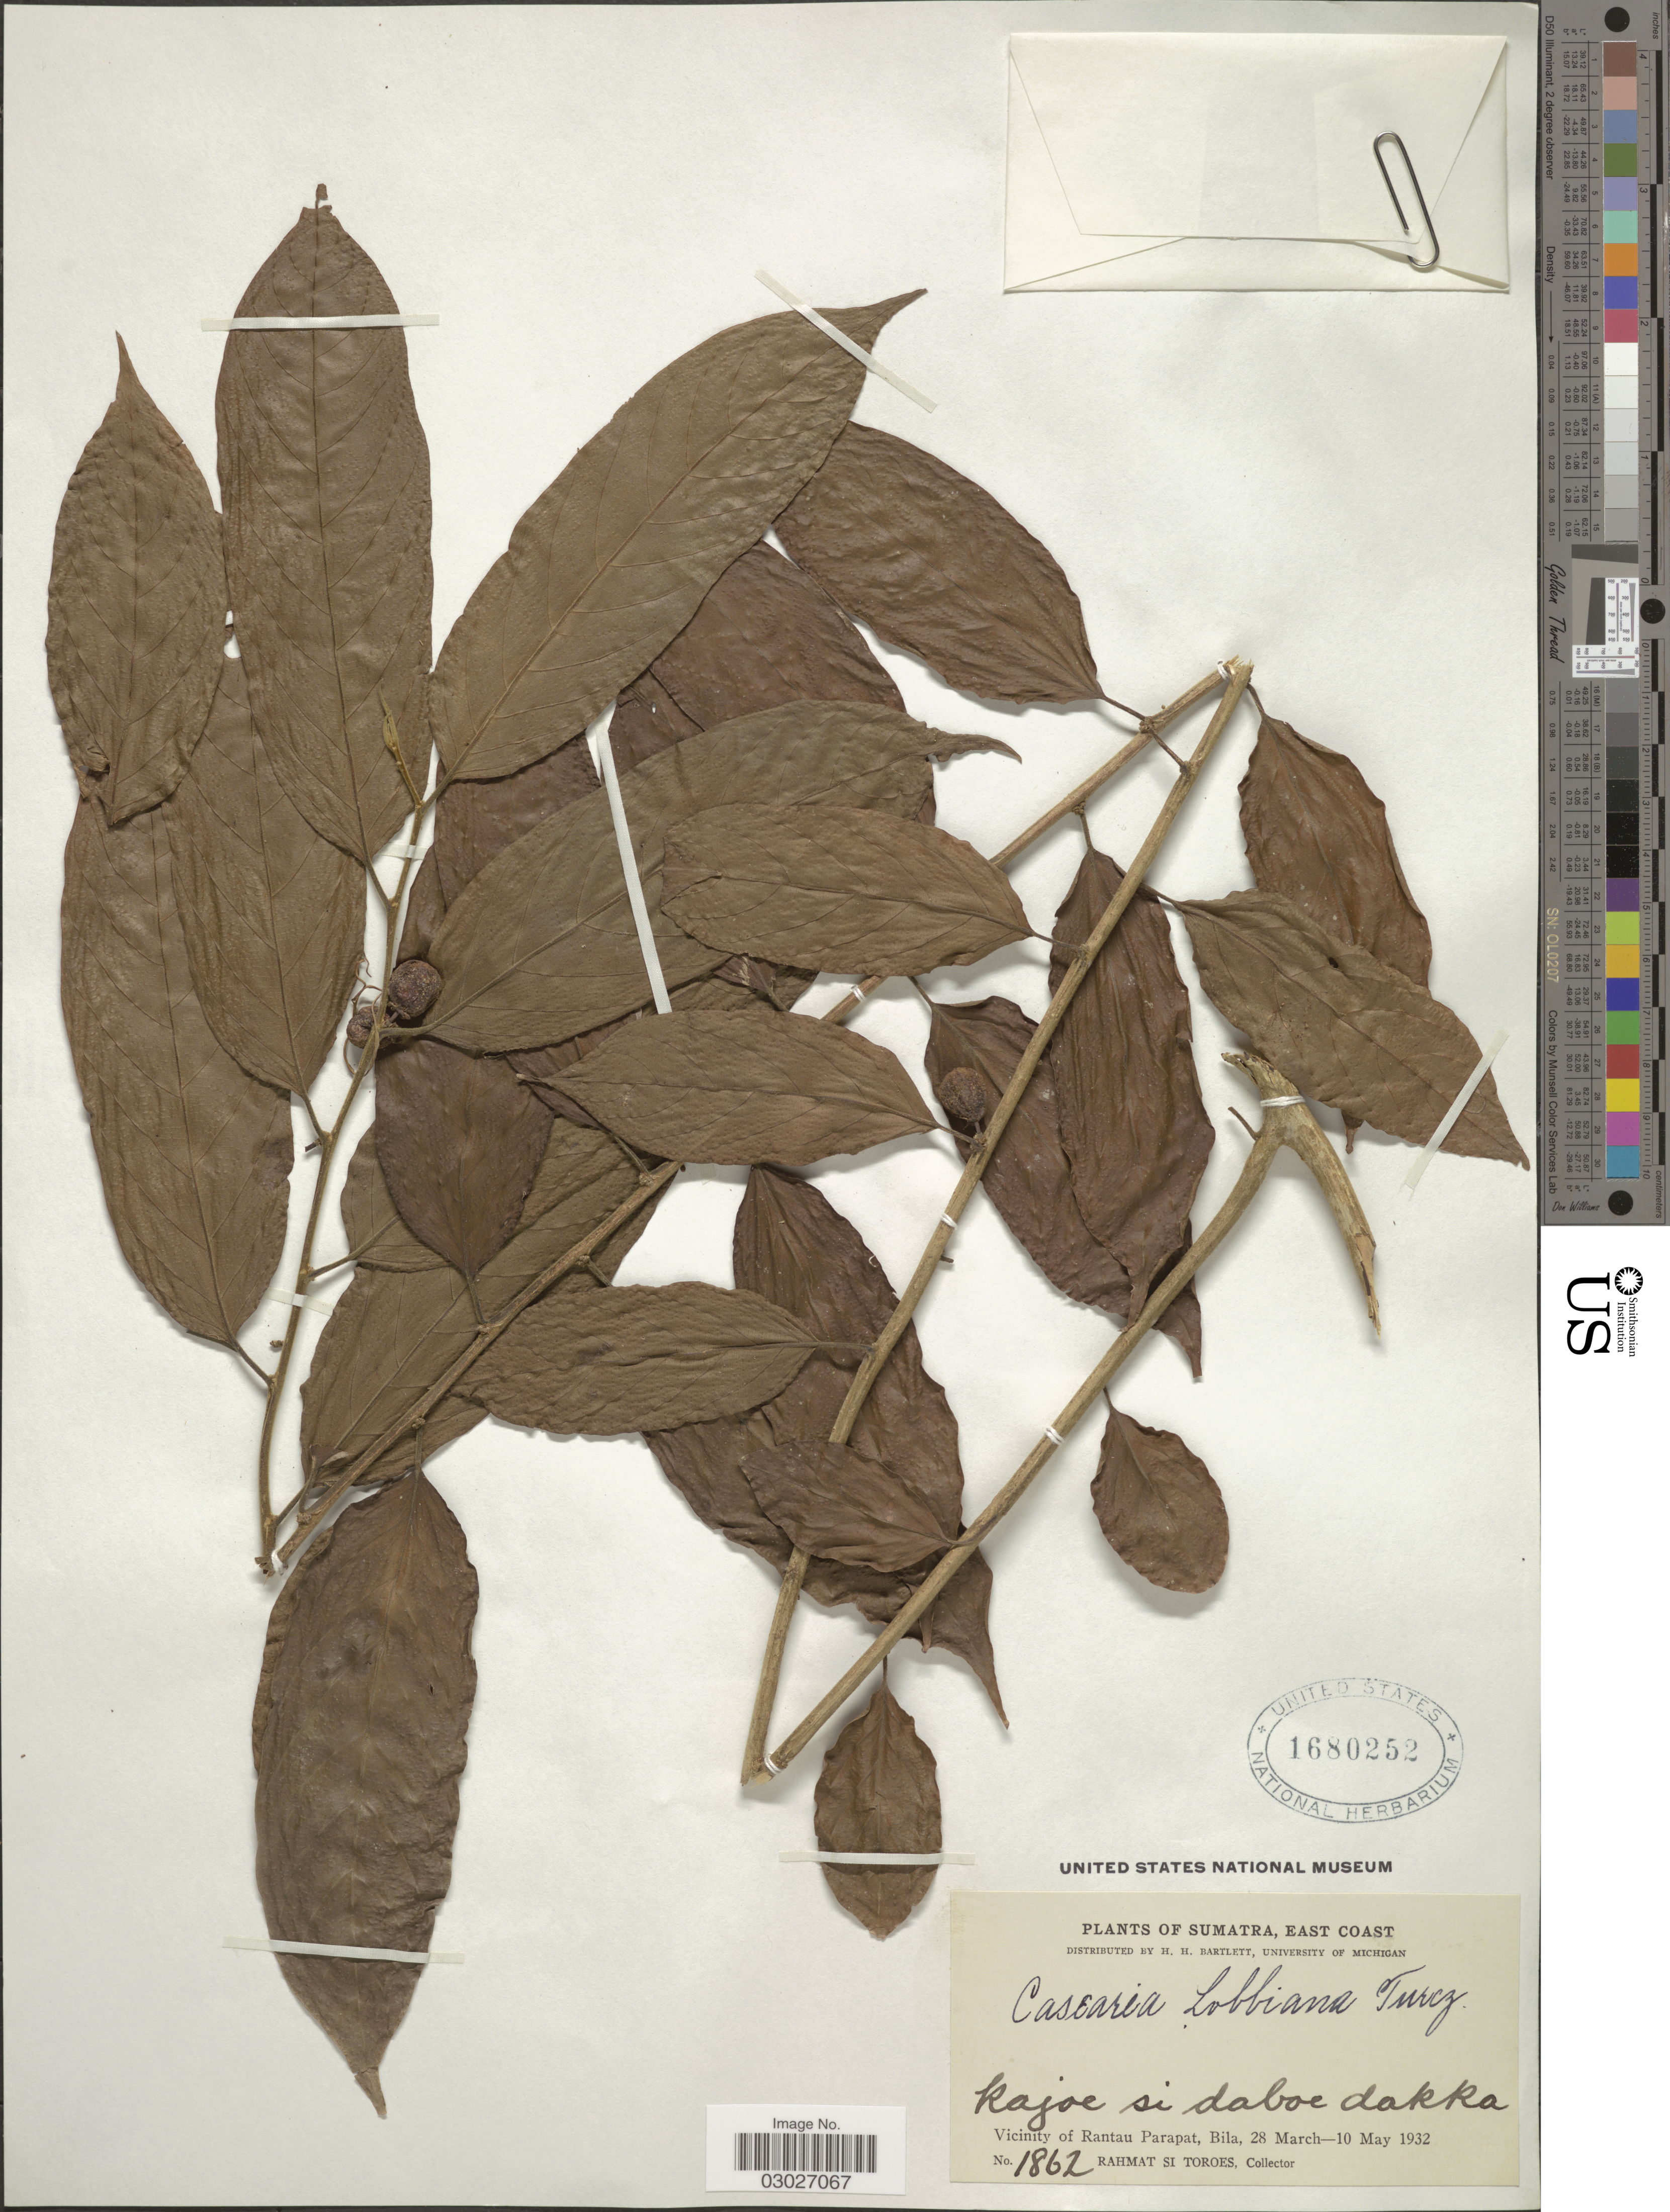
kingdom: Plantae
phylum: Tracheophyta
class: Magnoliopsida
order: Malpighiales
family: Salicaceae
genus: Casearia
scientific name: Casearia lobbiana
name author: Turcz.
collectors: Rahmat Si Boeea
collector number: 1862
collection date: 1932-03-28/1932-05-10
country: Indonesia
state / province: Sumatra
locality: East Coast. Vicinity of Rantau Parapat, Bila. Kajoe si daboe dakka.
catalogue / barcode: US 1680252